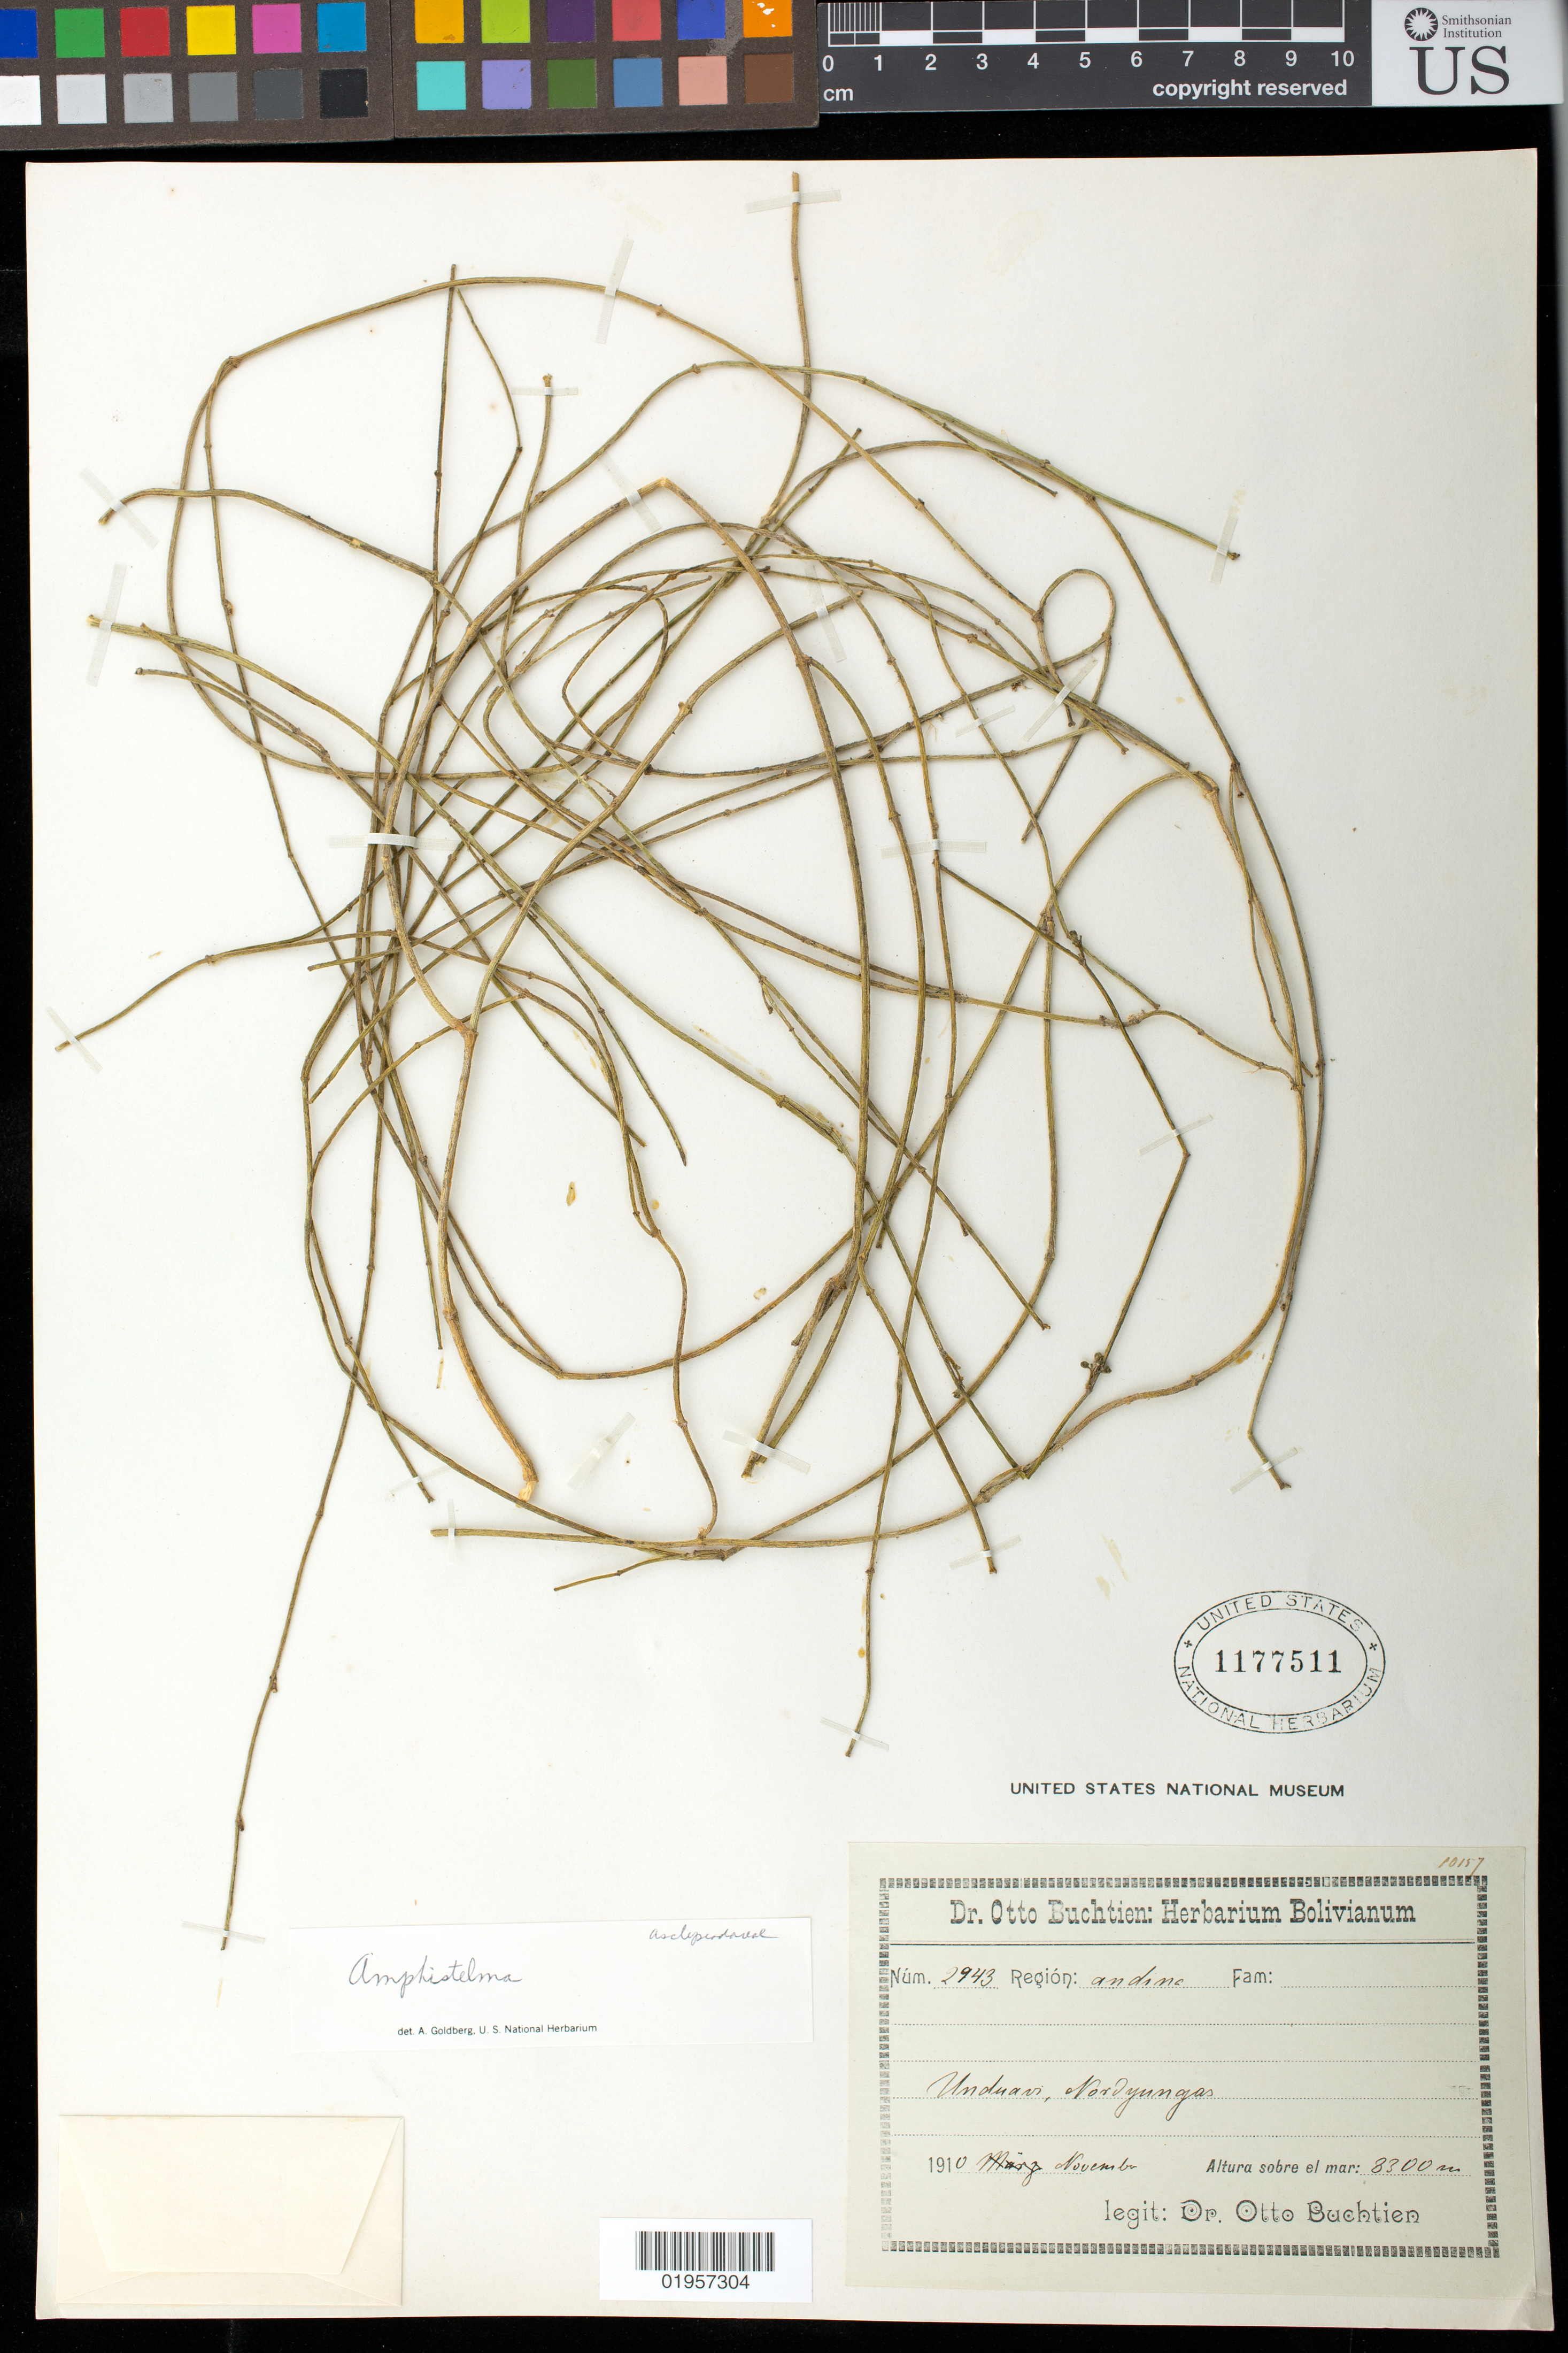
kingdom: Plantae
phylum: Tracheophyta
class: Magnoliopsida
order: Gentianales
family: Apocynaceae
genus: Amphistelma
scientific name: Amphistelma sp.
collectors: O. Buchtien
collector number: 2943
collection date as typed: Nov 1910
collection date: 1910-11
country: Bolivia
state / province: La Paz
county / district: Nor Yungas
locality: Nor Yungas, Unduavi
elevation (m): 3300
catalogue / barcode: US 1177511